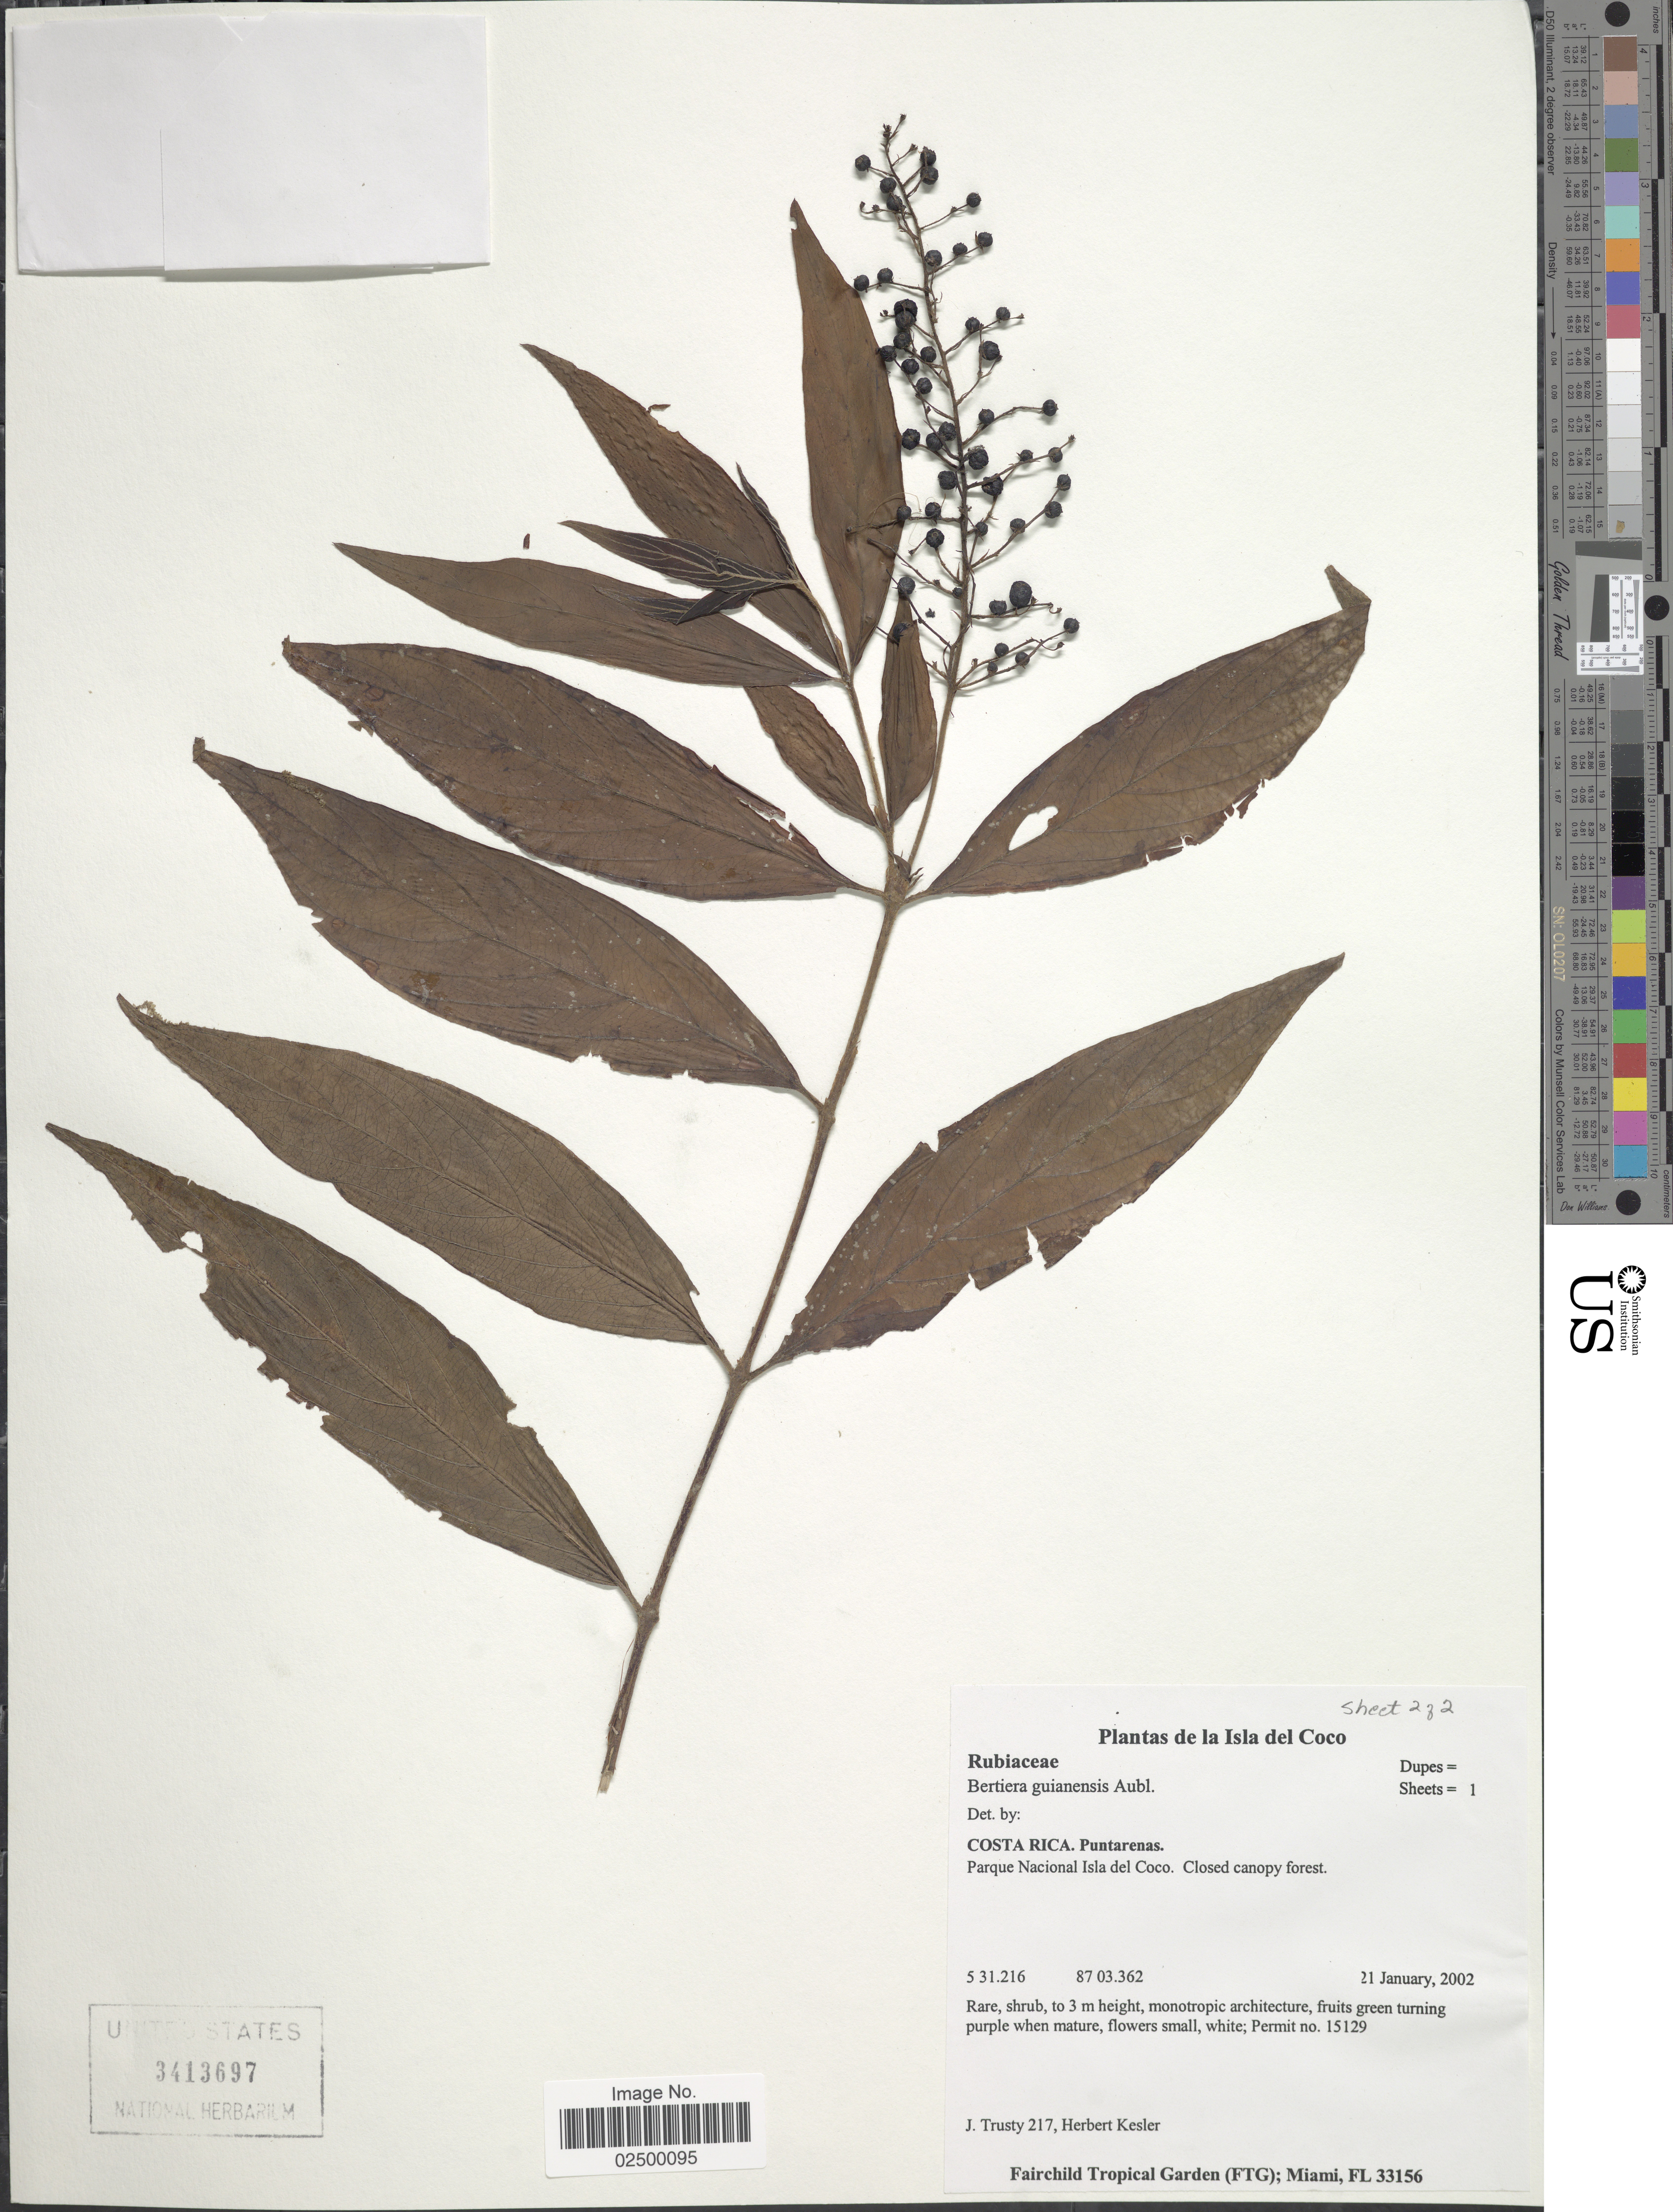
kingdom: Plantae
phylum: Tracheophyta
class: Magnoliopsida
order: Gentianales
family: Rubiaceae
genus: Bertiera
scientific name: Bertiera guianensis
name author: Aubl.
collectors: J. Trusty & H. Kesler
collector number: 217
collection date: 2002-01-21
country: Costa Rica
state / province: Puntarenas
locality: Parque Nacional Isla del Choco, closed canopy forest, Isla del Coco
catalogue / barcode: US 3413697